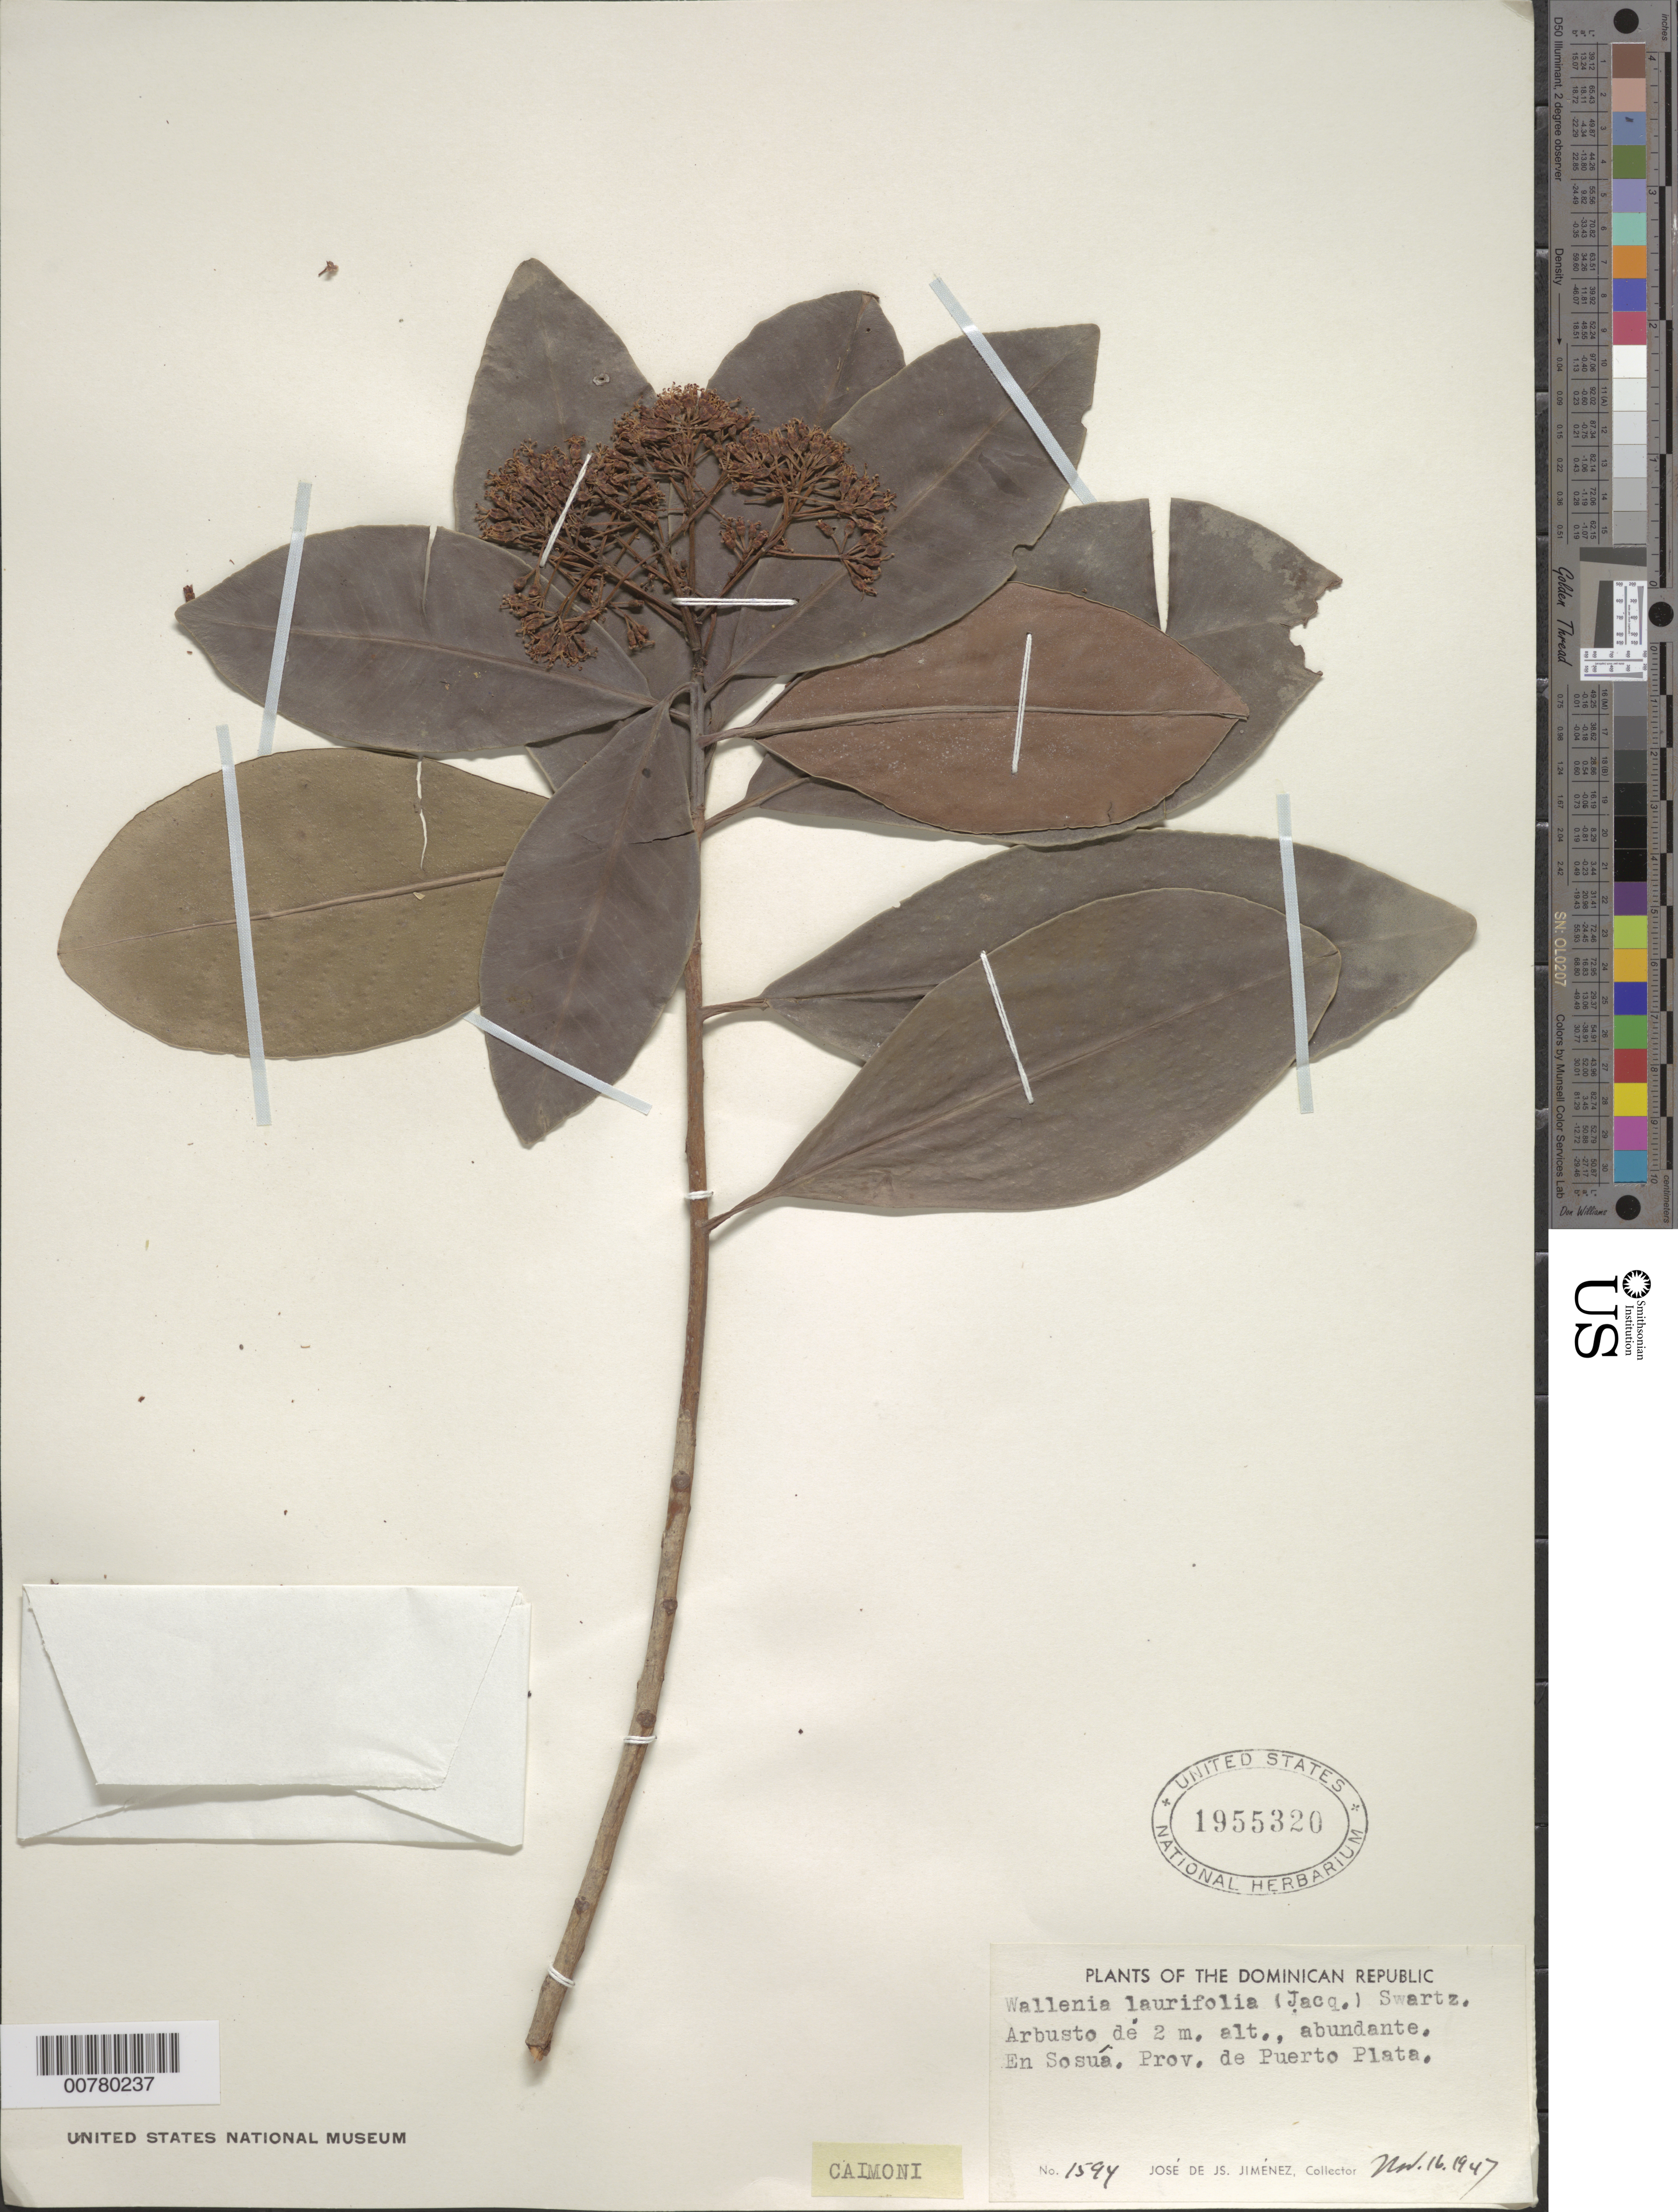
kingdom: Plantae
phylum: Tracheophyta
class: Magnoliopsida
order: Ericales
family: Primulaceae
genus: Wallenia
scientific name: Wallenia laurifolia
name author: Sw.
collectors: J. J. Jiménez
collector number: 1594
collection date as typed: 16 Nov 1947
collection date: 1947-11-16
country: Dominican Republic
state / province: Puerto Plata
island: Hispaniola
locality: Sosúa.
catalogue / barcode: US 1955320